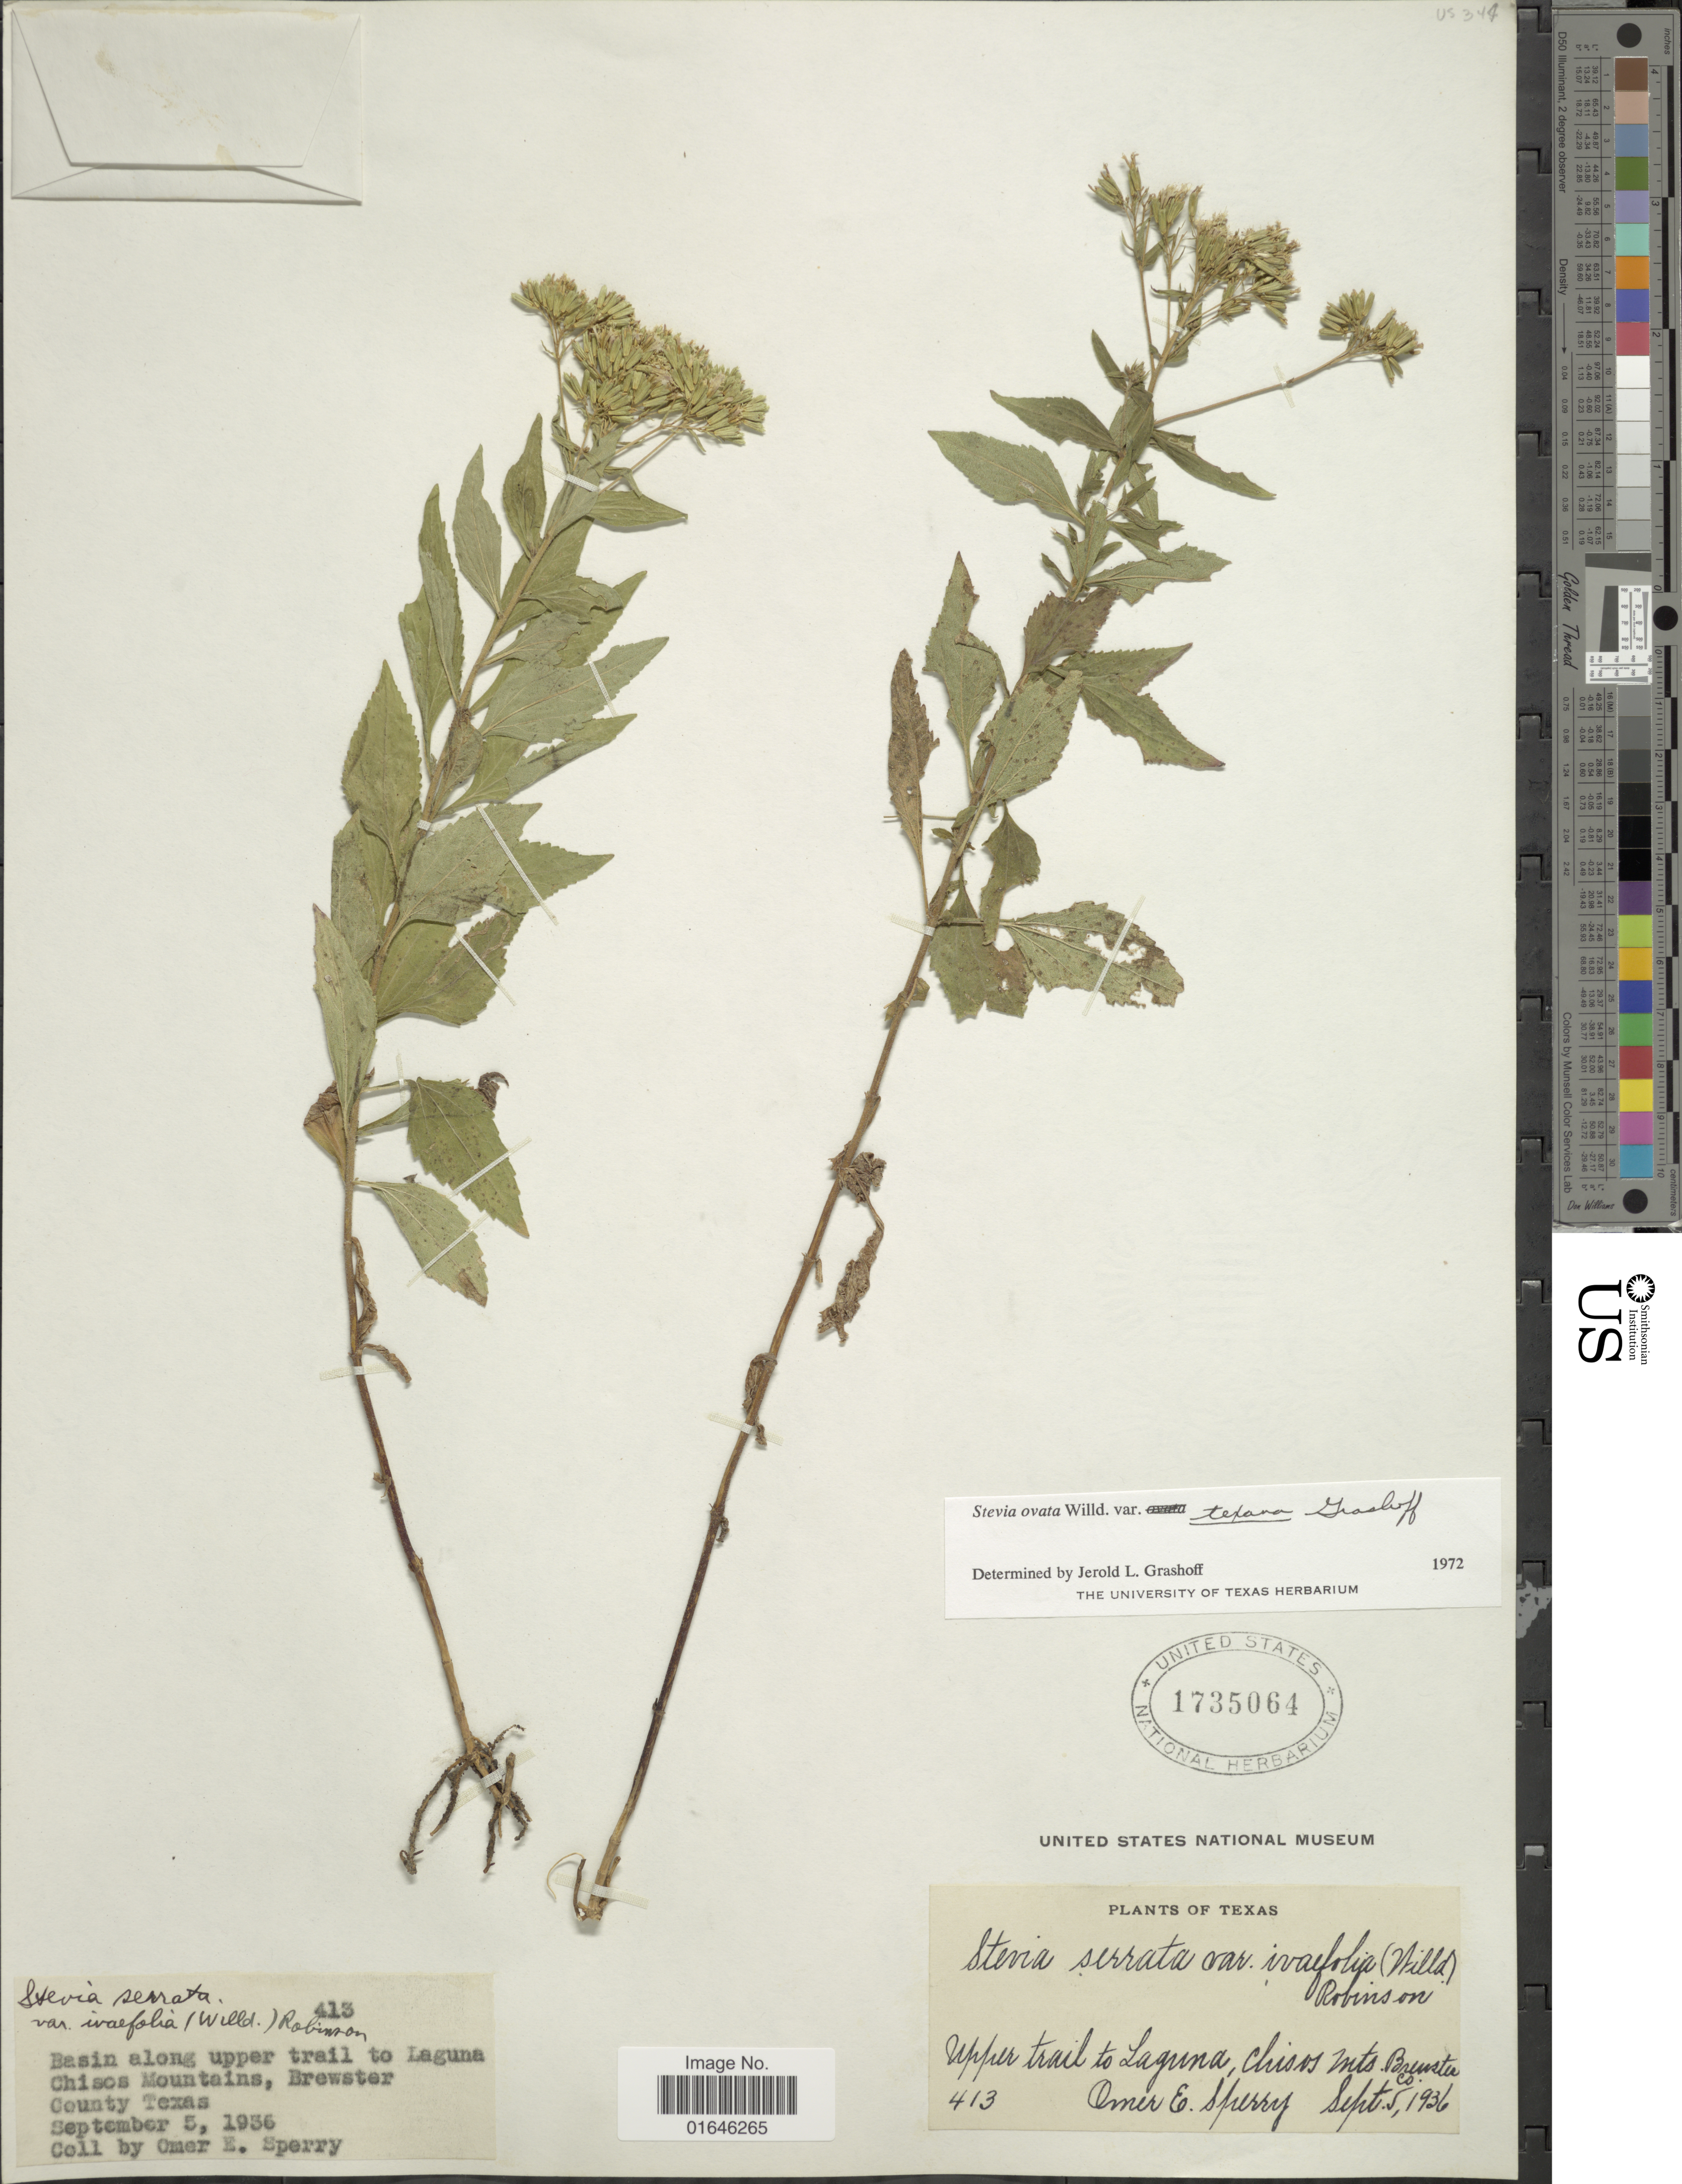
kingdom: Plantae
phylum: Tracheophyta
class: Magnoliopsida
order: Asterales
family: Asteraceae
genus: Stevia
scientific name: Stevia ovata var. texana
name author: Grashoff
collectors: O. E. Sperry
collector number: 413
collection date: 1936-09-05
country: United States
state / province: Texas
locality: Upper trail to Laguna, Chisos Mts. Brewster Co.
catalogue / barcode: US 1735064